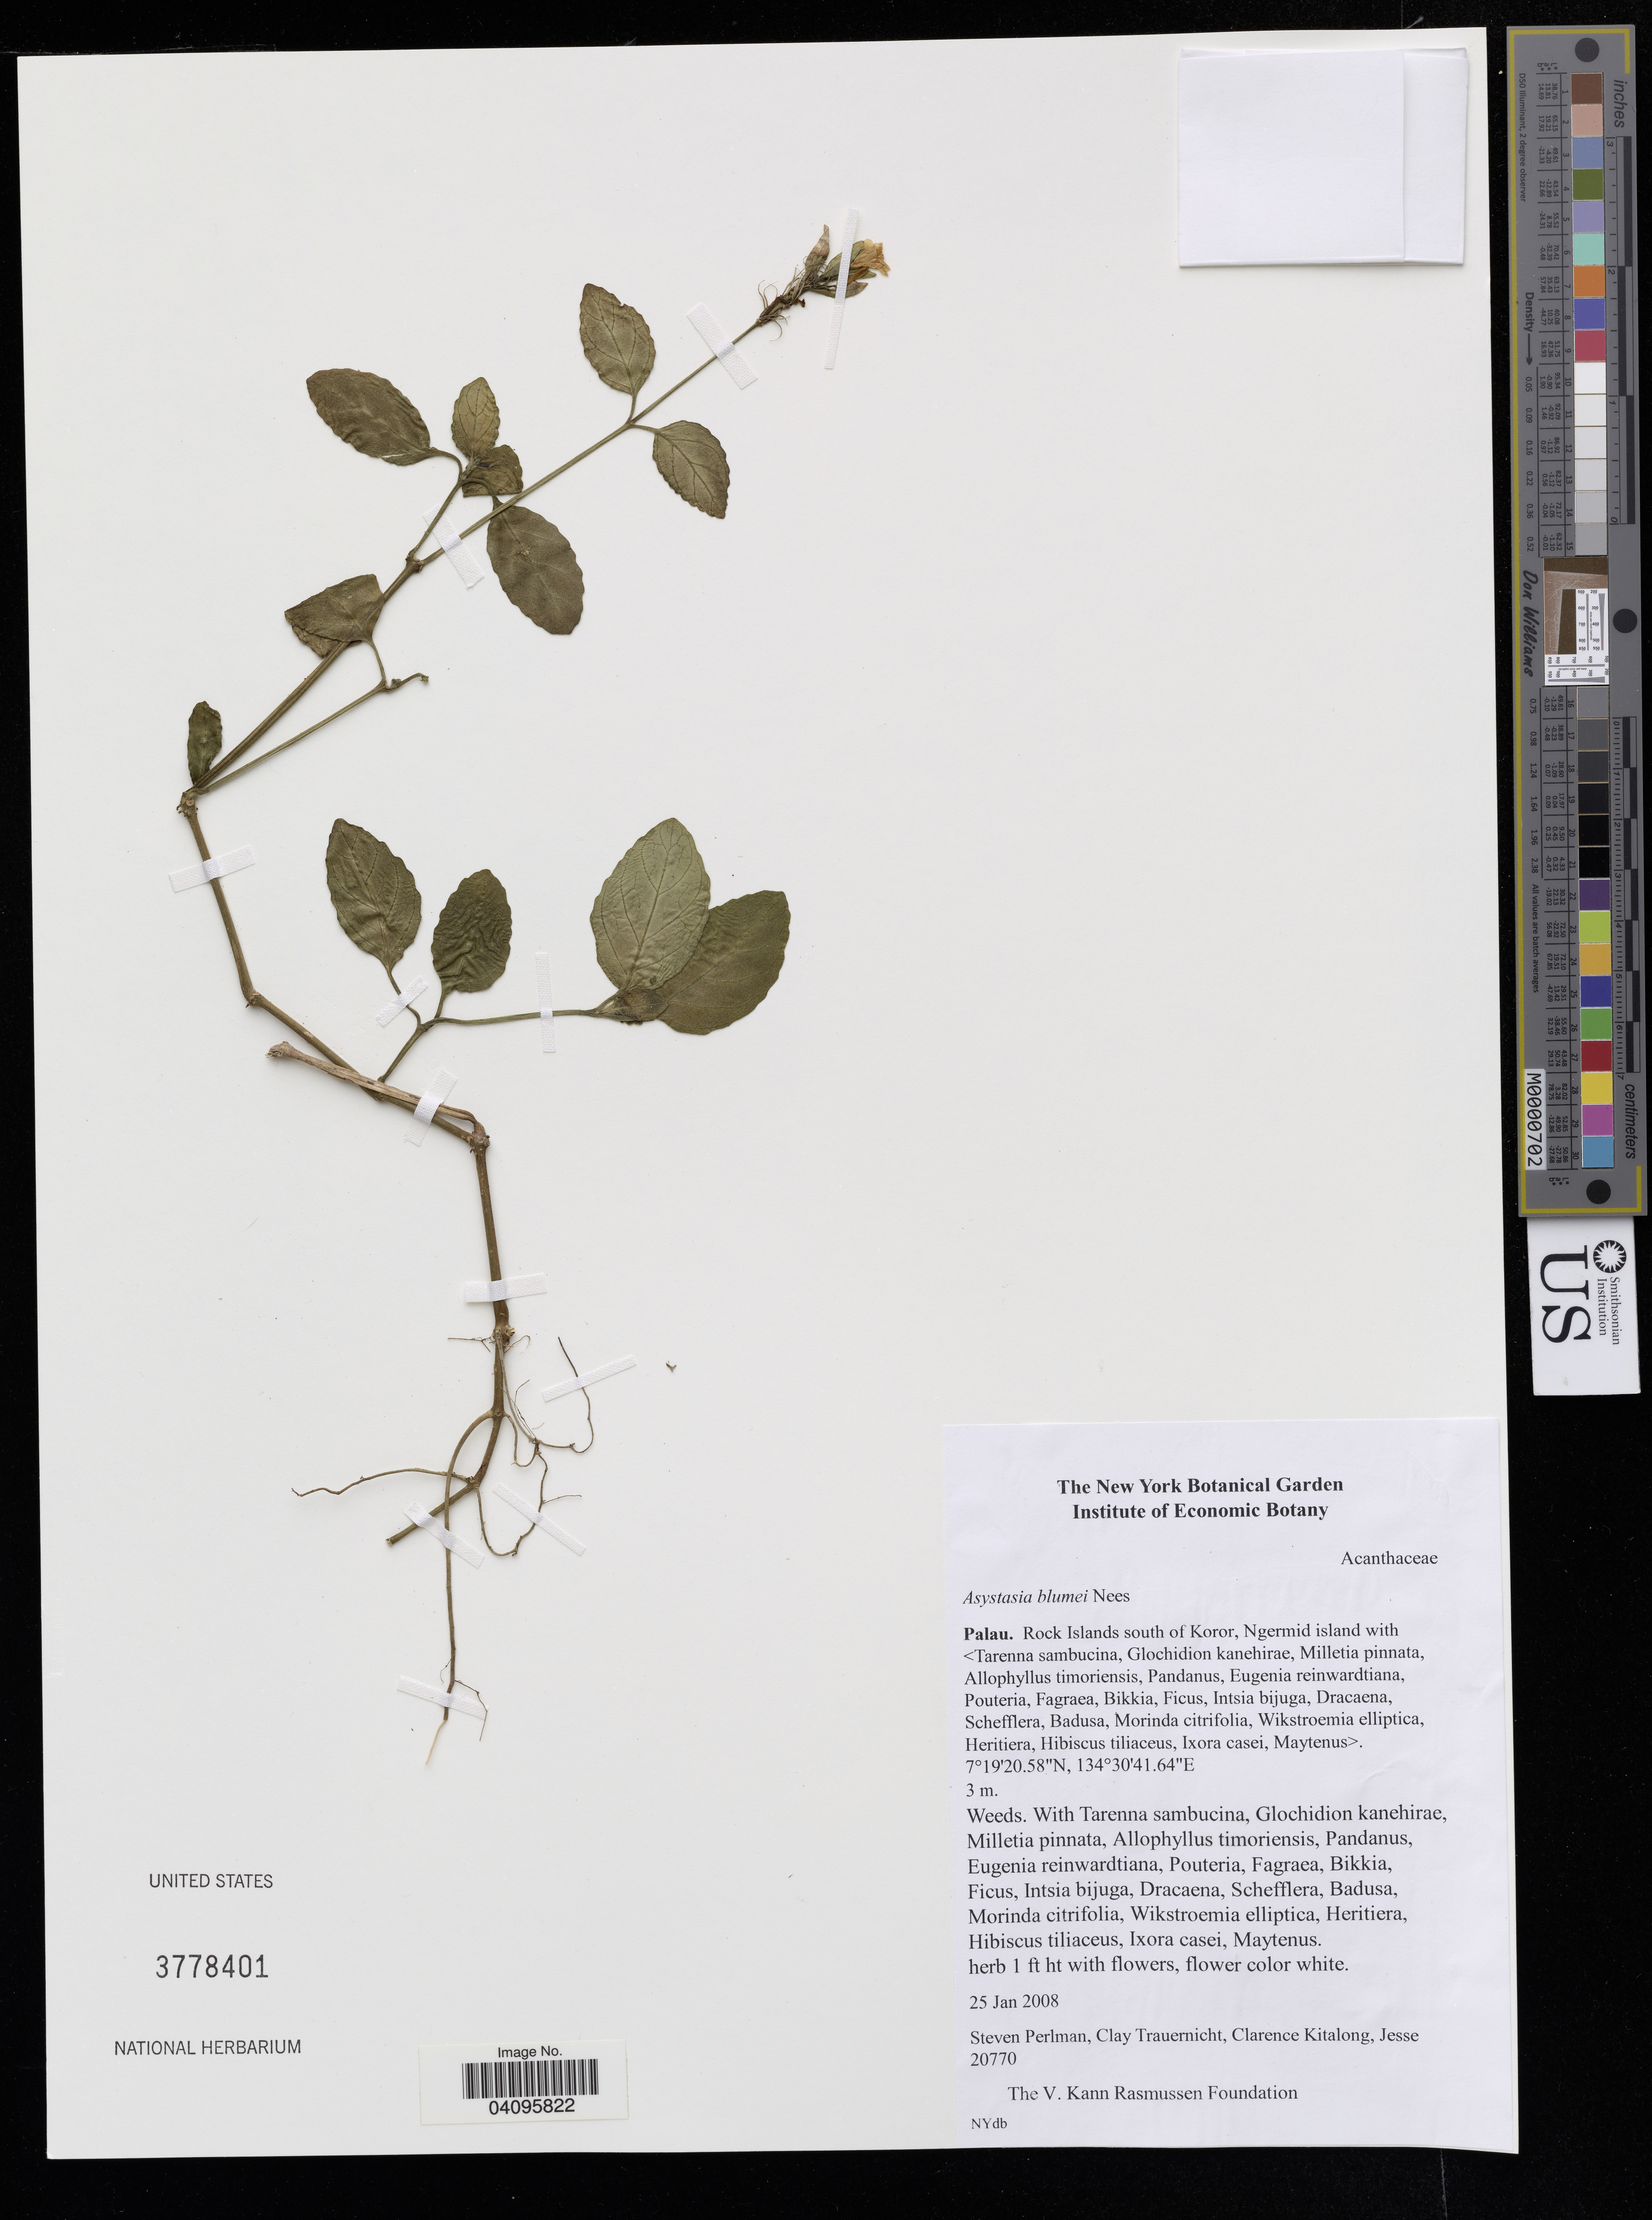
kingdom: Plantae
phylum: Tracheophyta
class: Magnoliopsida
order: Lamiales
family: Acanthaceae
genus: Asystasia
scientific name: Asystasia blumei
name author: Nees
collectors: S. Perlman, C. Trauernicht & C. Kitalong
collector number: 20770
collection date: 2008-01-25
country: Palau (Belau Islands)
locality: Palau, Rock Islands south of Koror, Ngermid island.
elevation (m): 3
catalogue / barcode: US 3778401